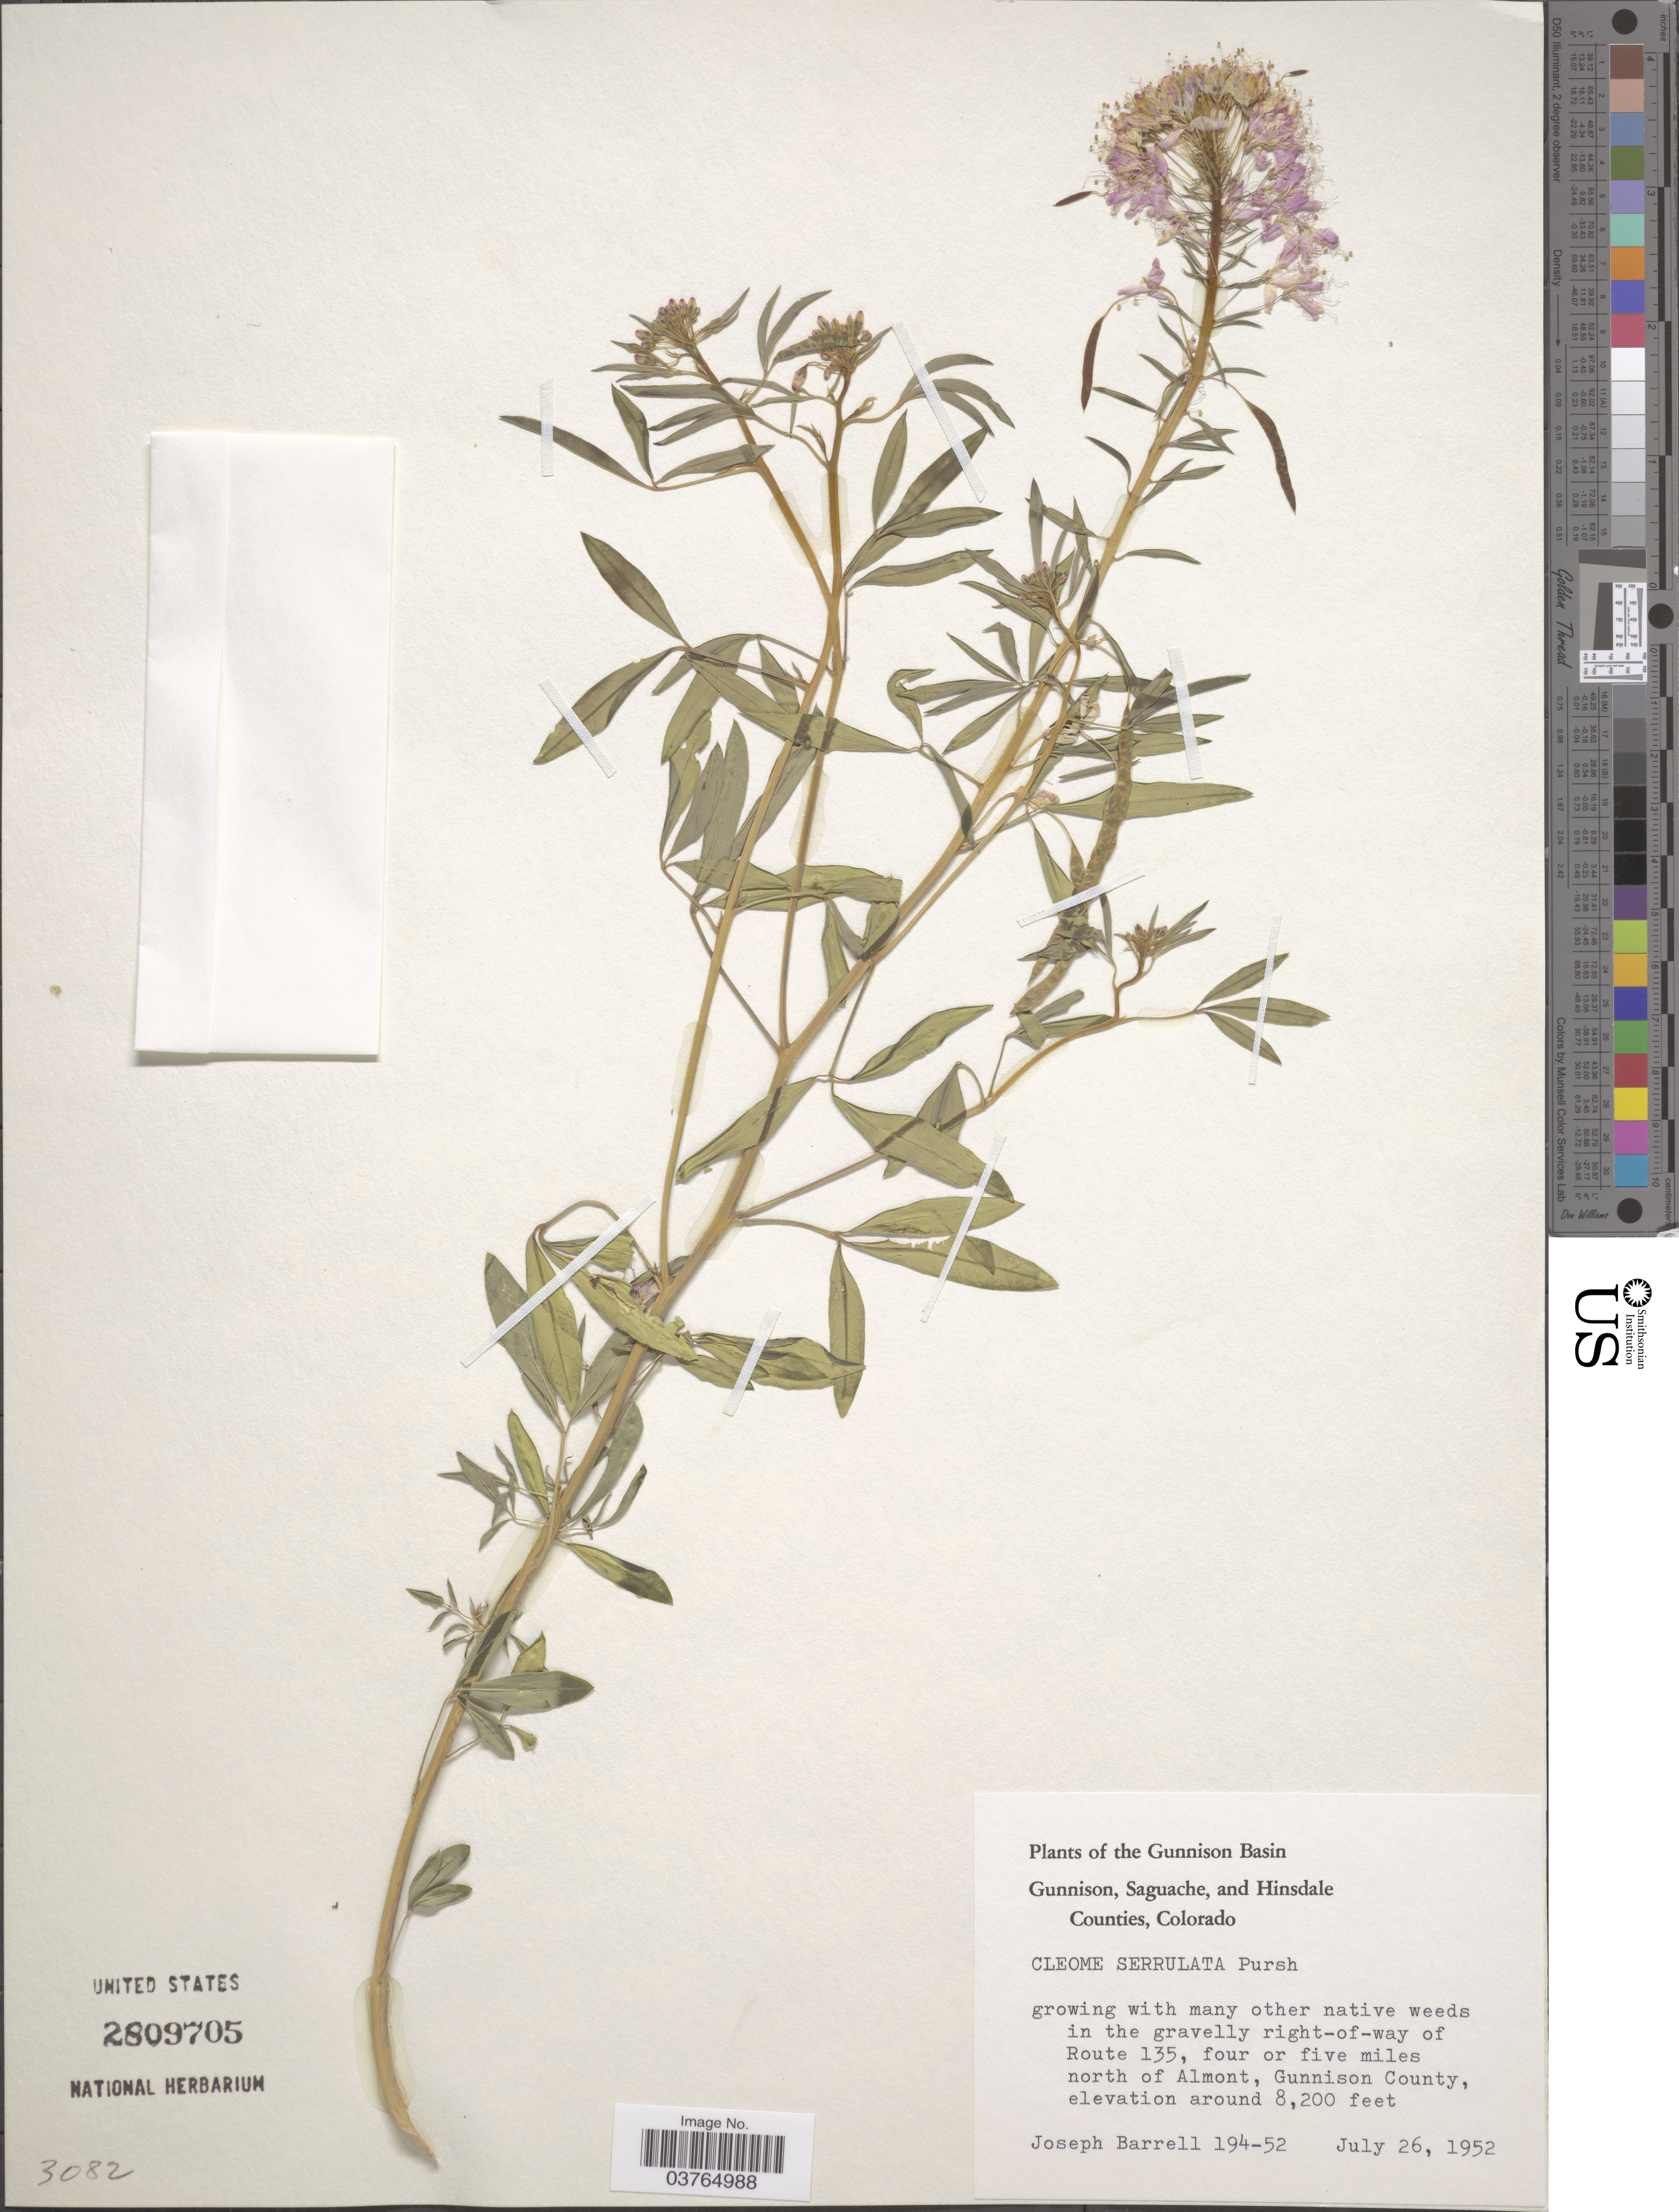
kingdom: Plantae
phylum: Tracheophyta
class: Magnoliopsida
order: Brassicales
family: Cleomaceae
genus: Cleomella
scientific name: Cleomella serrulata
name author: (Pursh) Roalson & J.C. Hall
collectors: J. Barrell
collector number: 194-52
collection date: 1952-07-26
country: United States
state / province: Colorado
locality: The Gunnison Basin. Right-of-way of Route 135, four or five miles north of Almont, Gunnison County.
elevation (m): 2499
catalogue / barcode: US 2809705